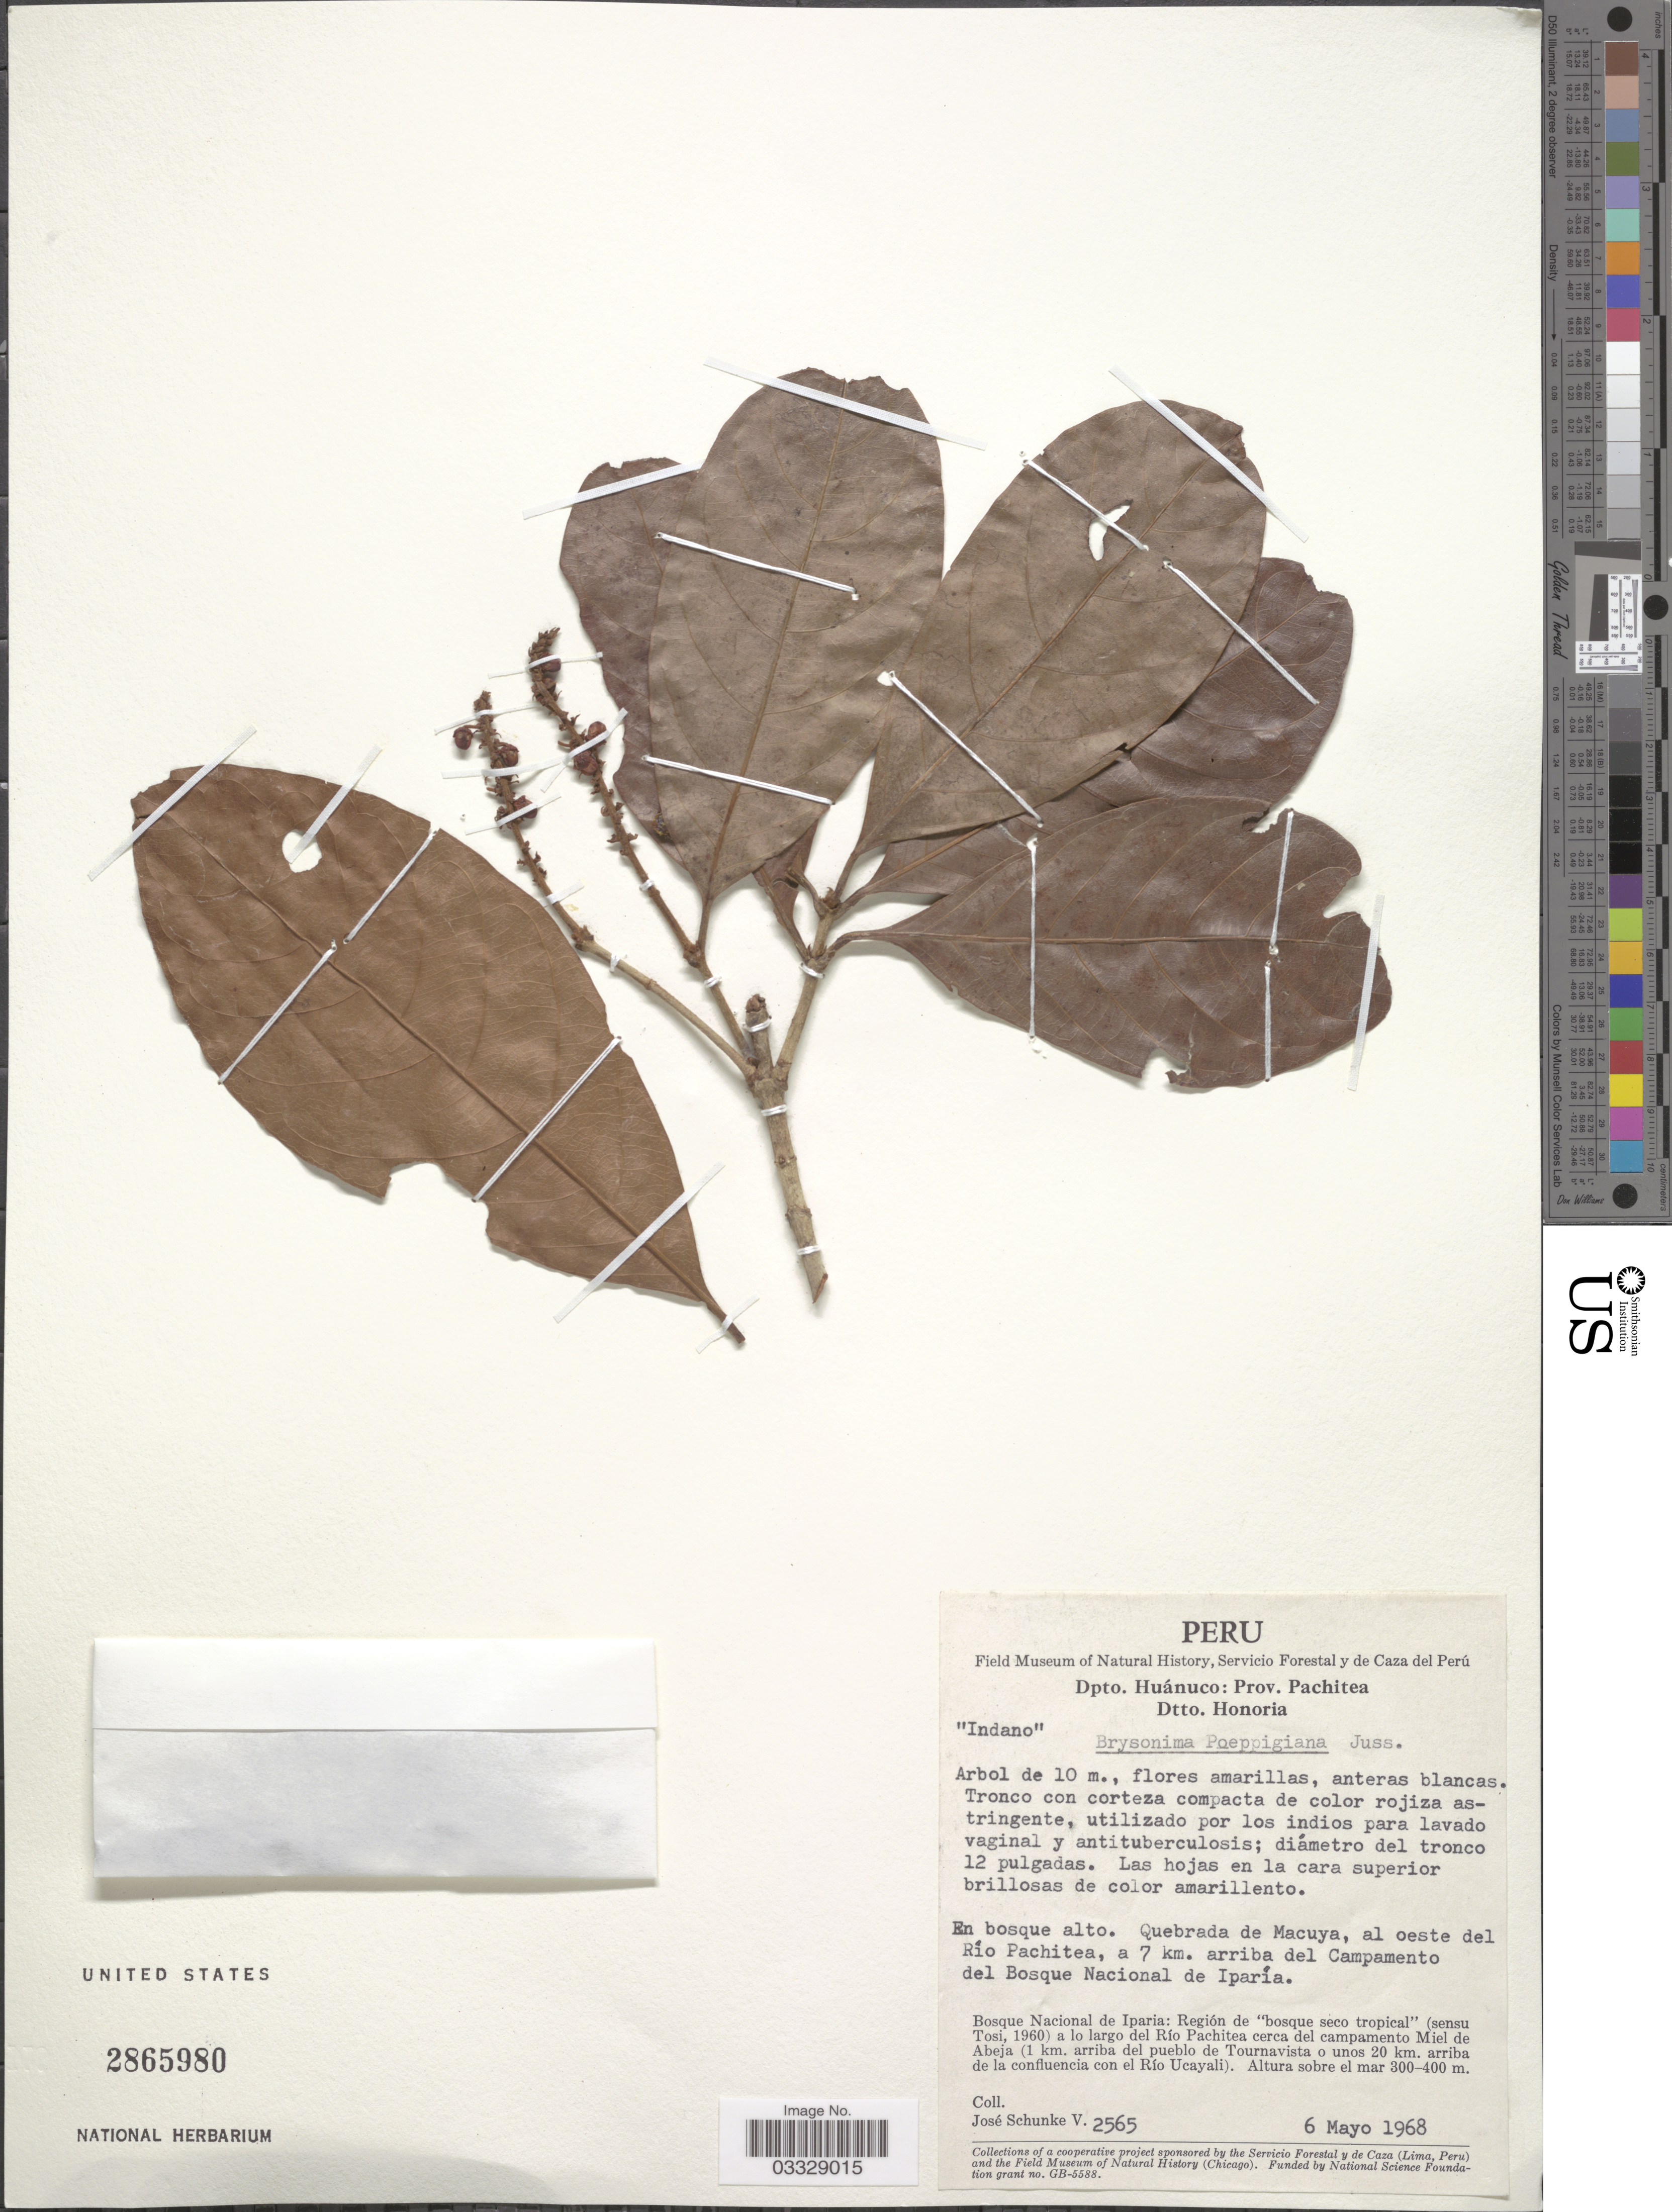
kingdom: Plantae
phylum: Tracheophyta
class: Magnoliopsida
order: Malpighiales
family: Malpighiaceae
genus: Byrsonima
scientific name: Byrsonima poeppigiana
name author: A. Juss.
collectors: J. Schunke Vigo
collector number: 2565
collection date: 1968-05-06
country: Peru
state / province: Huánuco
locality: Dpto. Huánuco: Prov. Pachitea. Dtto. Honoria. En bosque alto. Bosque Nacional de Iparia: Región de "bosque seco tropical" (sensu Tosi, 1960) a lo largo del Río Pachitea cerca del campamento Miel de Abeja (1 km. arriba del pueblo de Tournavista o unos 20 km. arriba de la confluencia con el Río Ucayali).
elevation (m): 300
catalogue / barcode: US 2865980